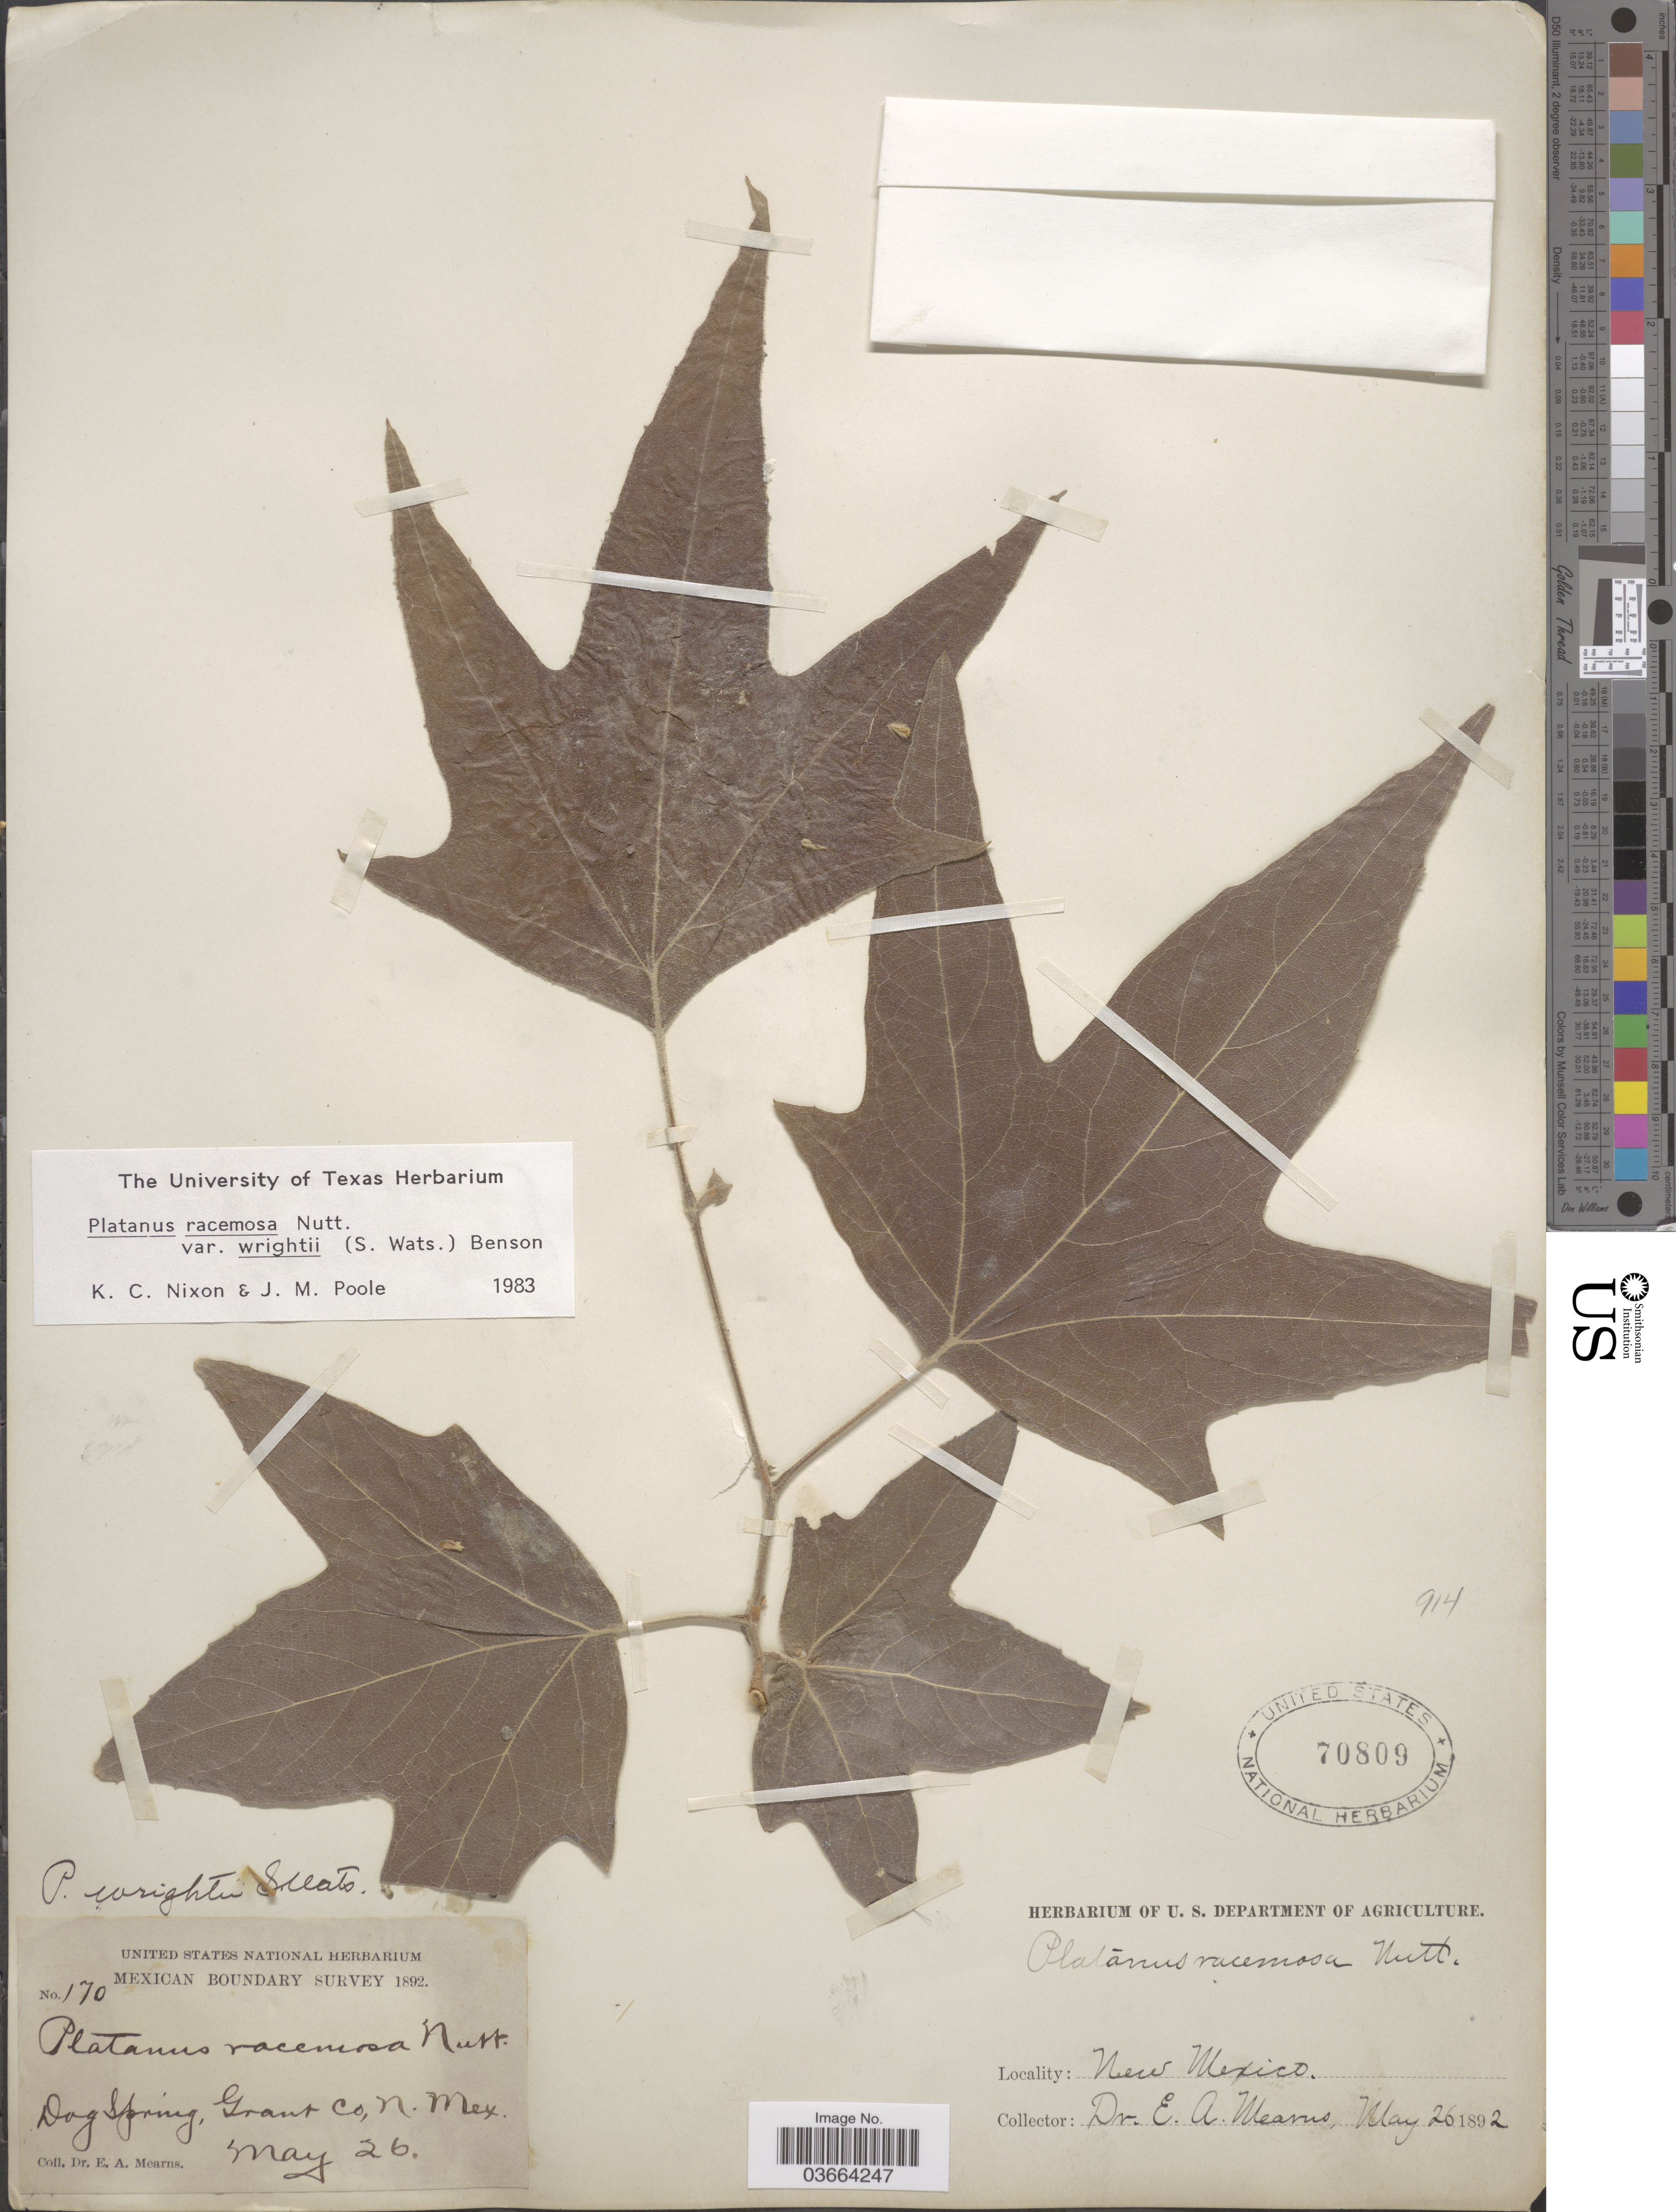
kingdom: Plantae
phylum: Tracheophyta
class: Magnoliopsida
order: Proteales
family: Platanaceae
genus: Platanus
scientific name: Platanus racemosa var. wrightii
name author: (S. Watson) L.D. Benson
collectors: E. A. Mearns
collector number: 170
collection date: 1892-05-26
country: United States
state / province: New Mexico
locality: Dog Spring, Grant Co.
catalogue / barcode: US 70809